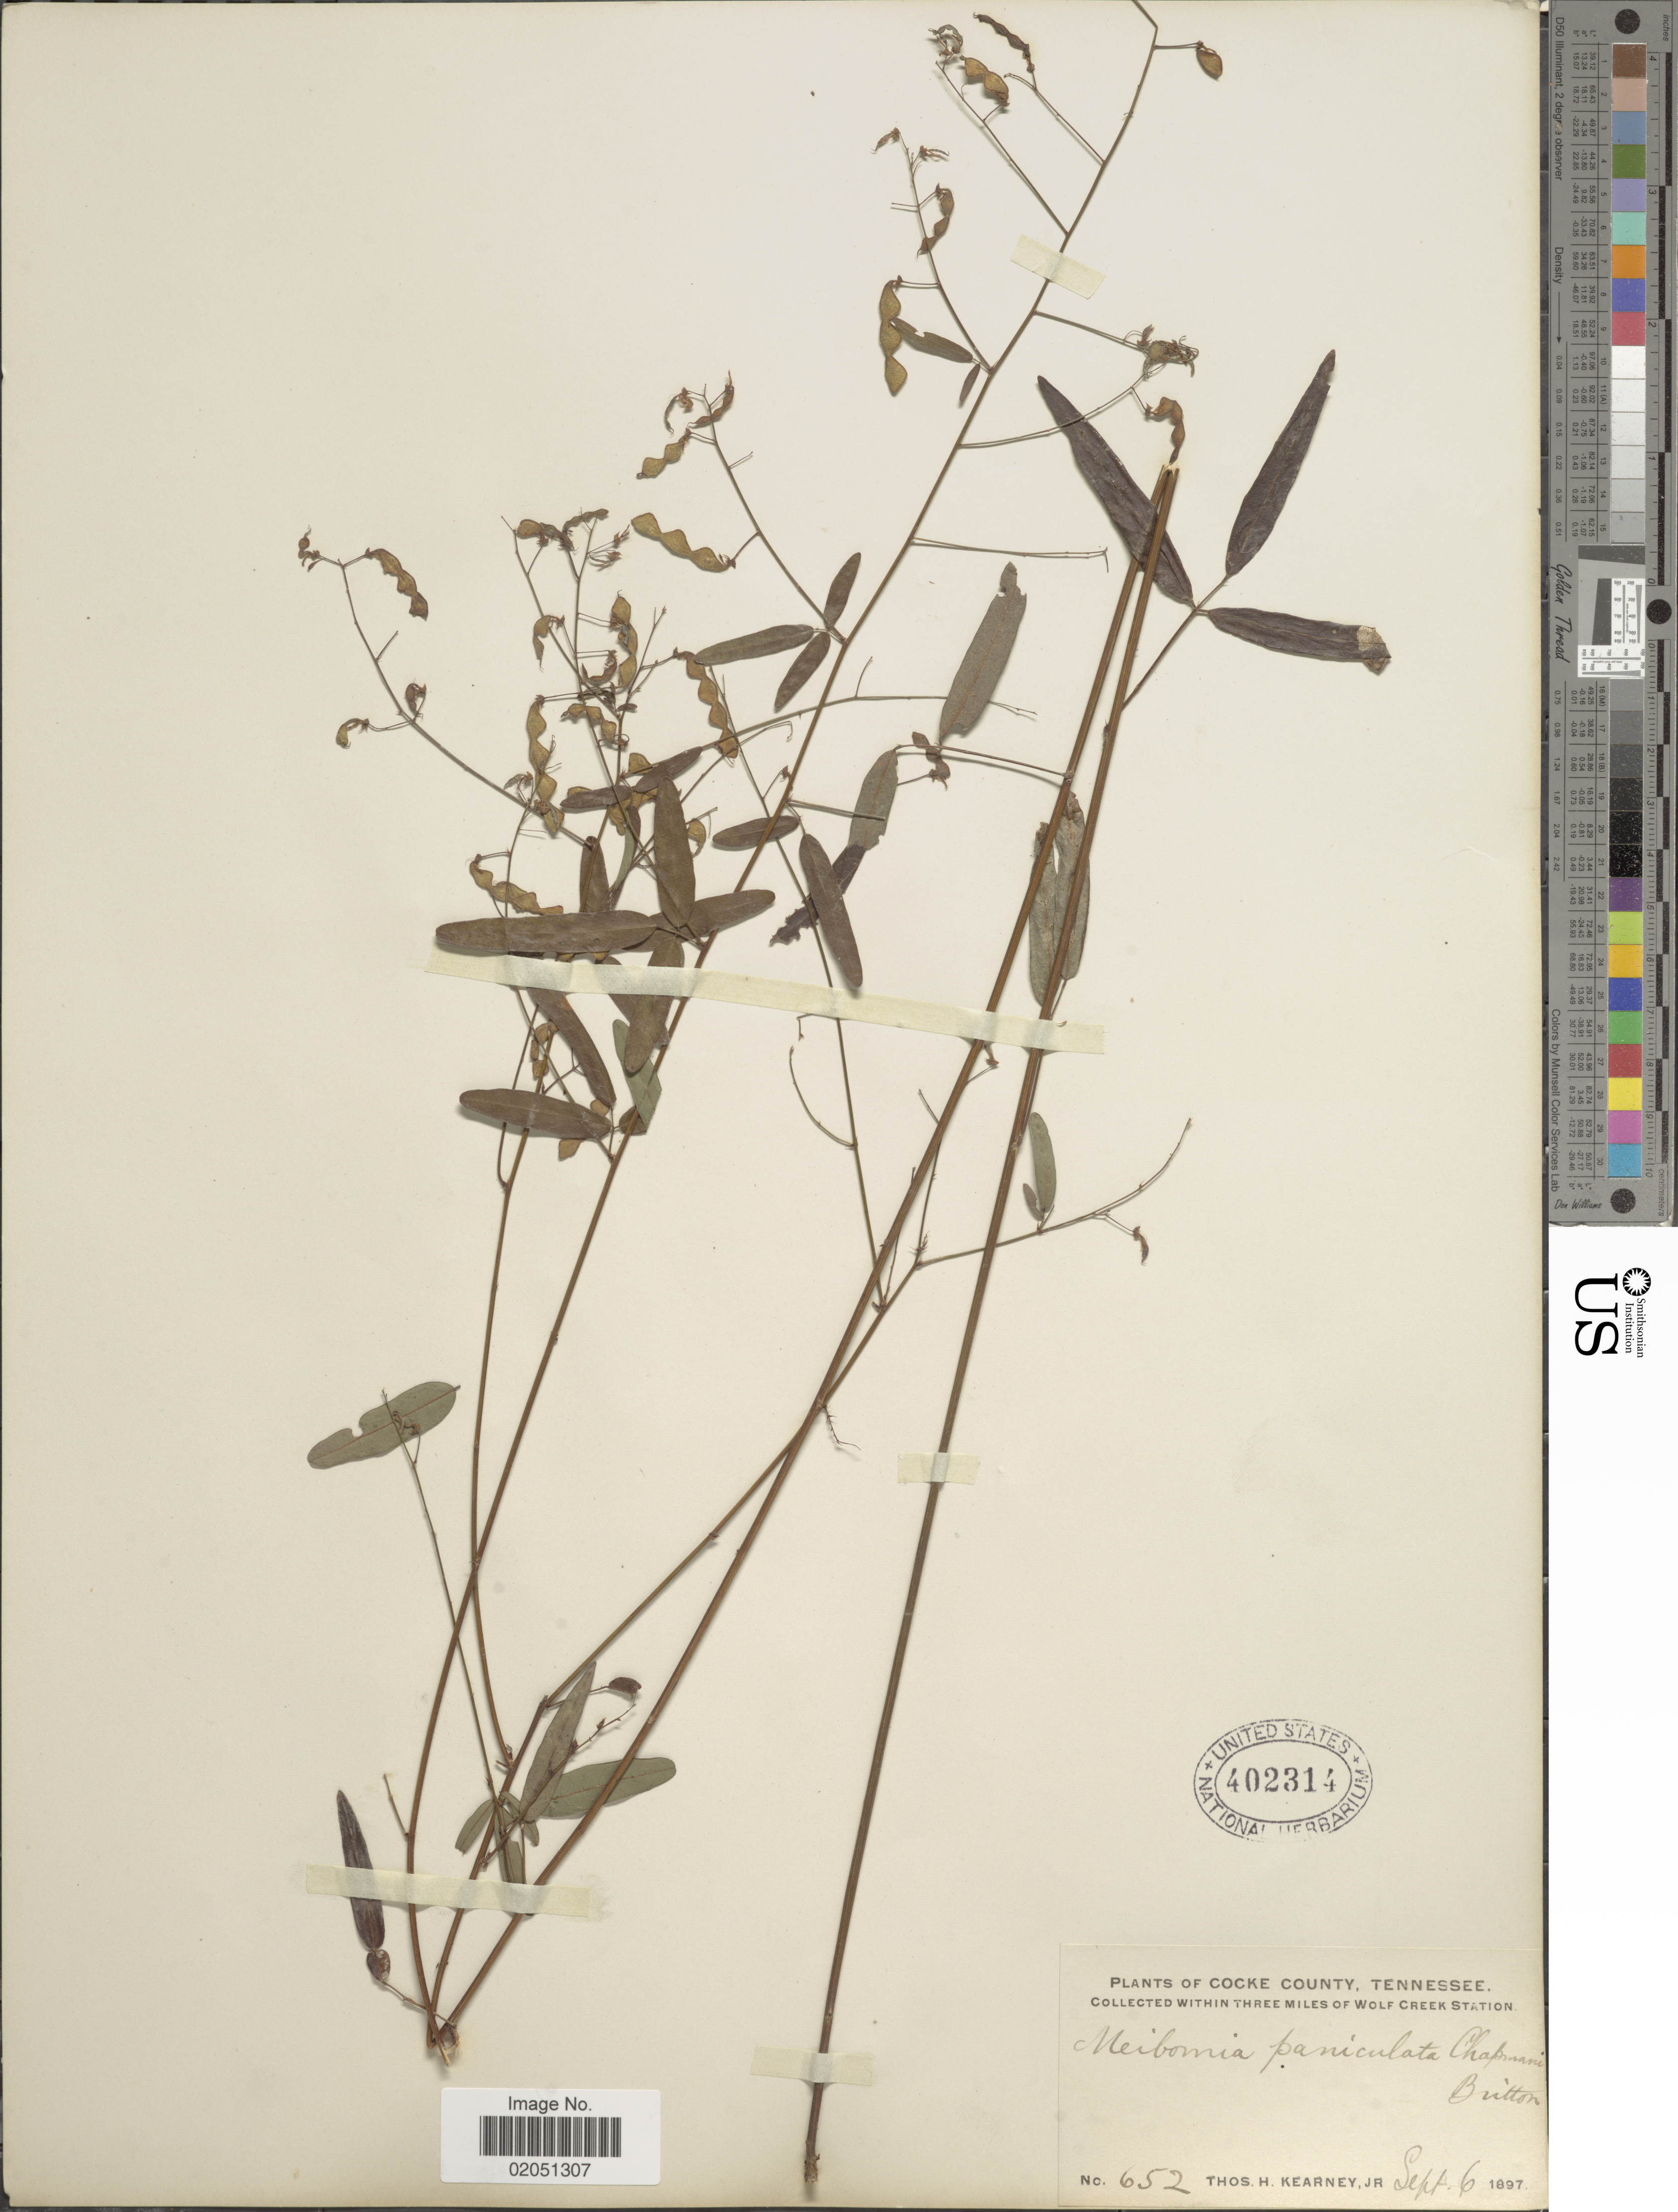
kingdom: Plantae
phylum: Tracheophyta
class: Magnoliopsida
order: Fabales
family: Fabaceae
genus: Desmodium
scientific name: Desmodium paniculatum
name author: (L.) DC.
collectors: T. H. Kearney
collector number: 652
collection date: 1897-09-06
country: United States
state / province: Tennessee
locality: Cocke County, Within Three Miles of Wolf Creek Station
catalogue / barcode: US 402314